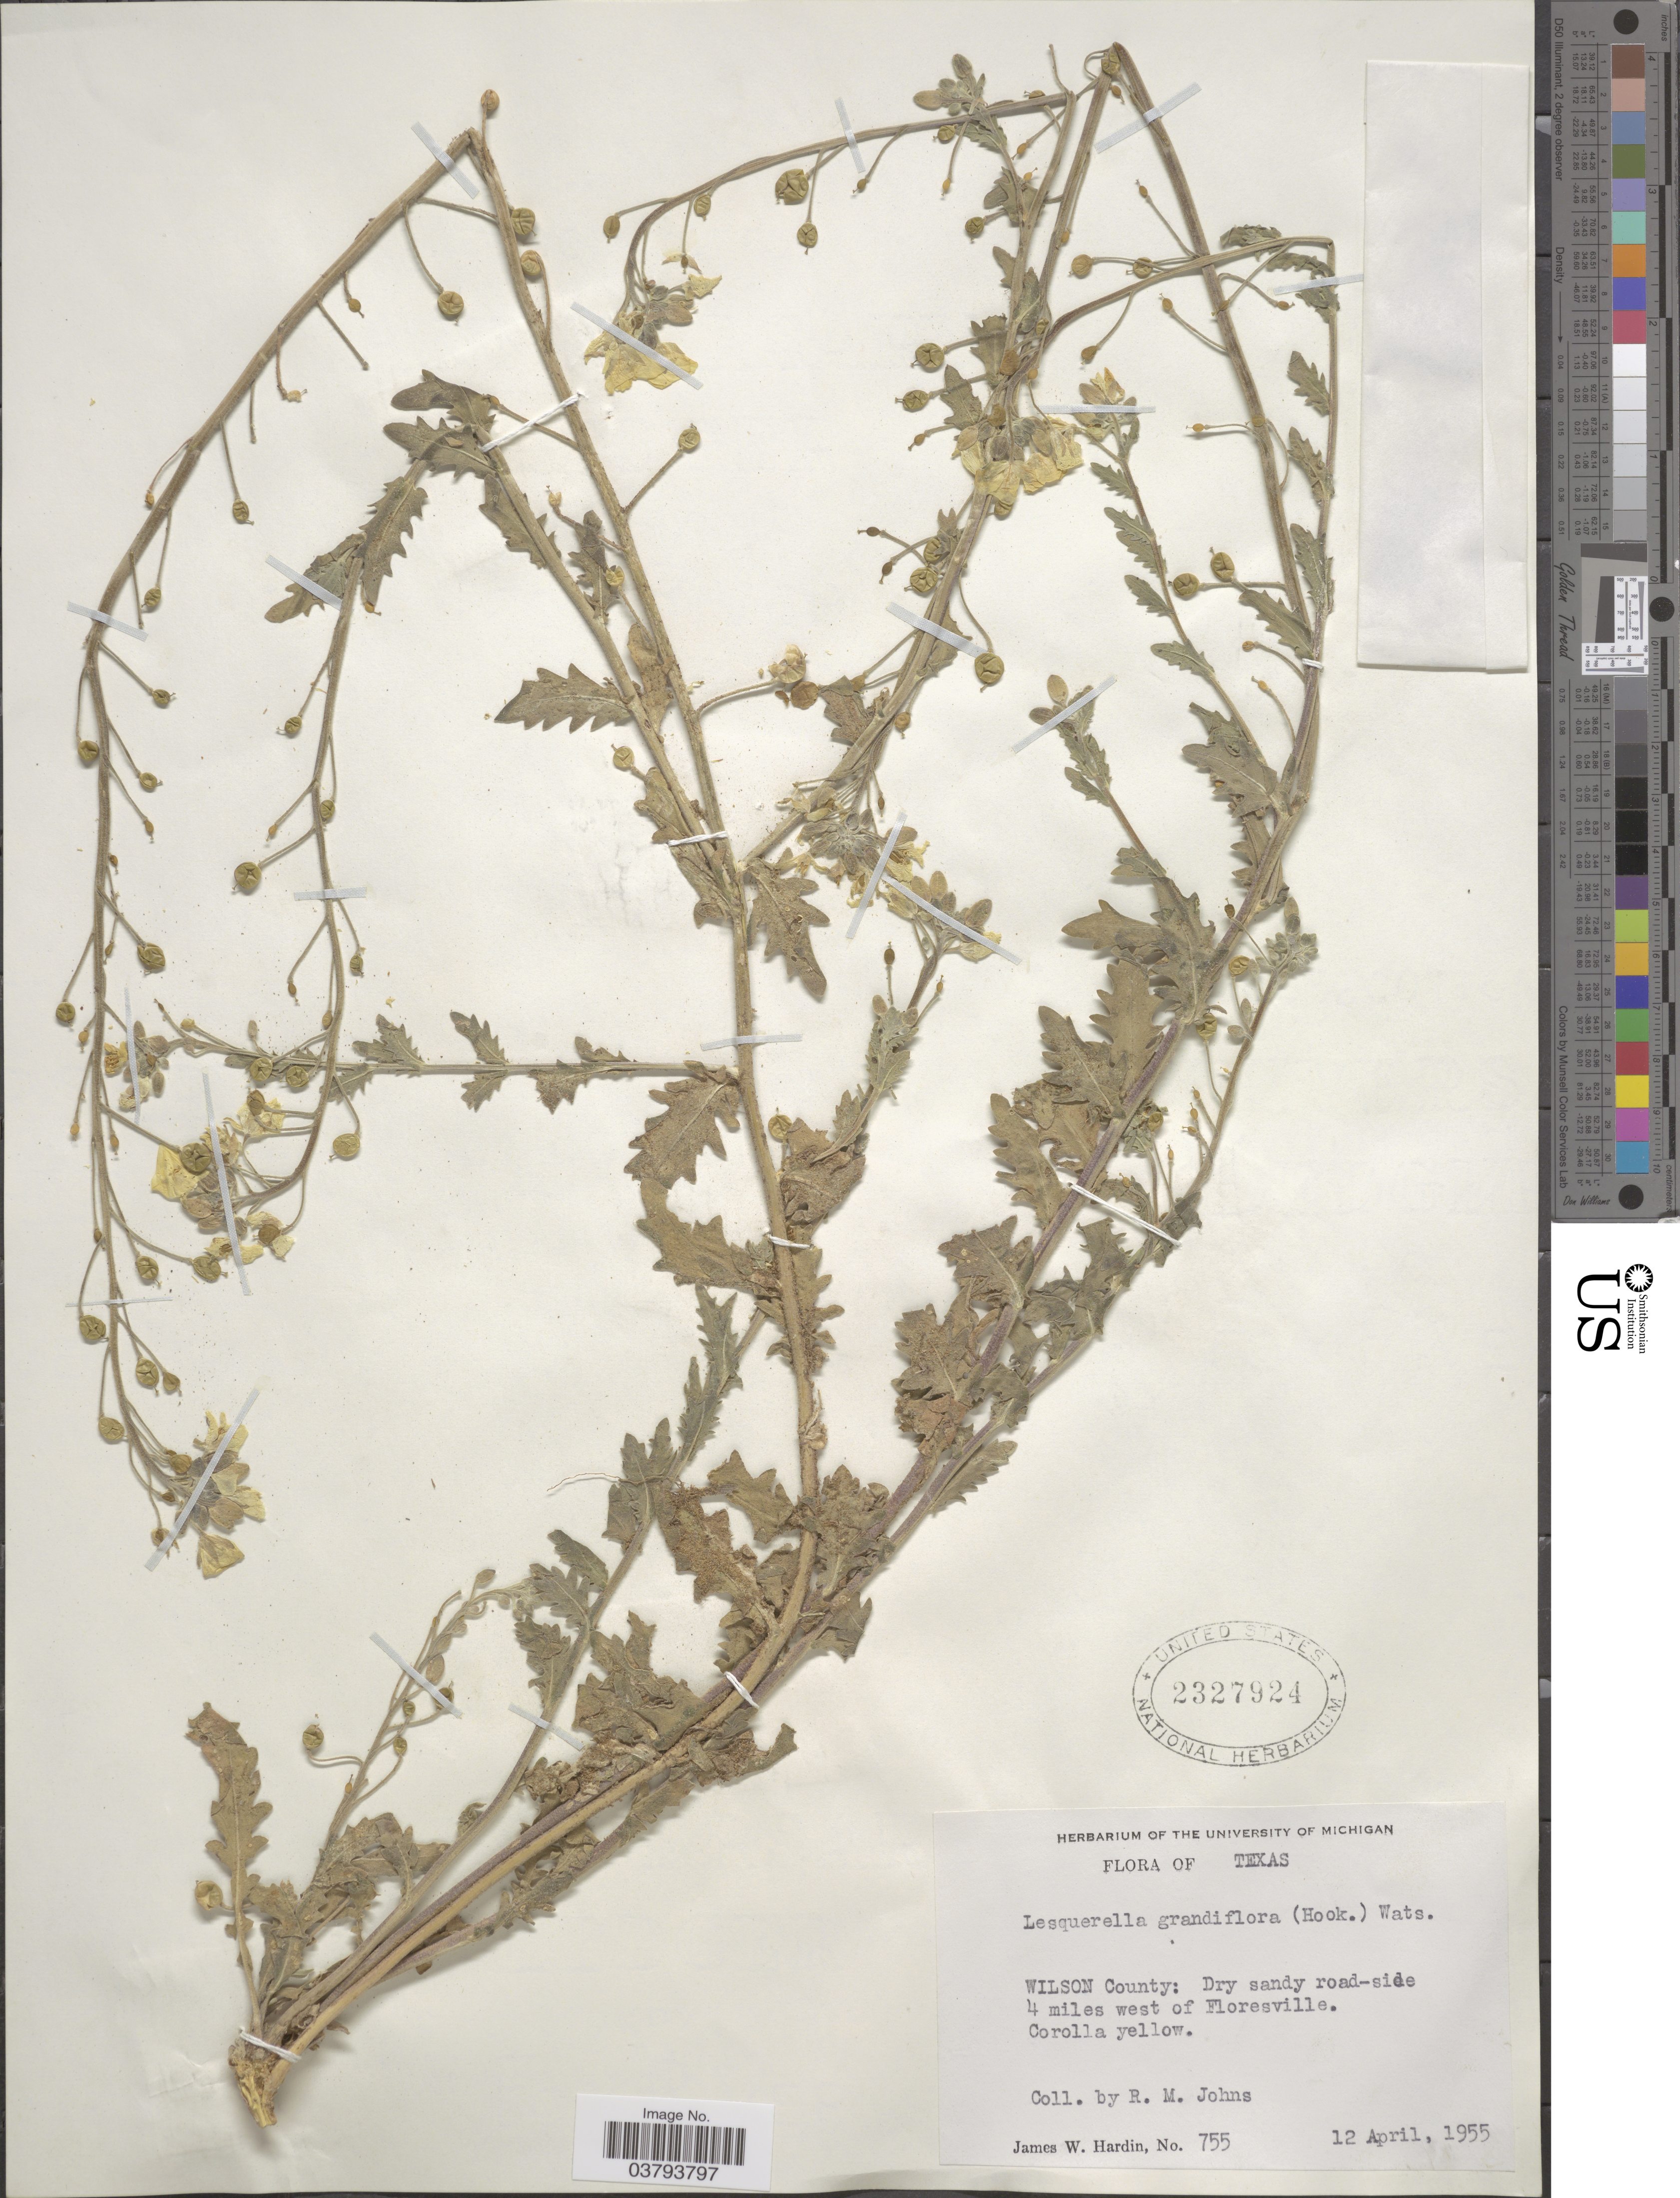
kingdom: Plantae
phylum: Tracheophyta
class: Magnoliopsida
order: Brassicales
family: Brassicaceae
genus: Lesquerella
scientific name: Lesquerella grandiflora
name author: S. Watson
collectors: R. Johns & J. W. Hardin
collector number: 755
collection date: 1955-04-12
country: United States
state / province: Texas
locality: Wilson County: Dry sandy road-side 4 miles west of Floresville.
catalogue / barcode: US 2327924